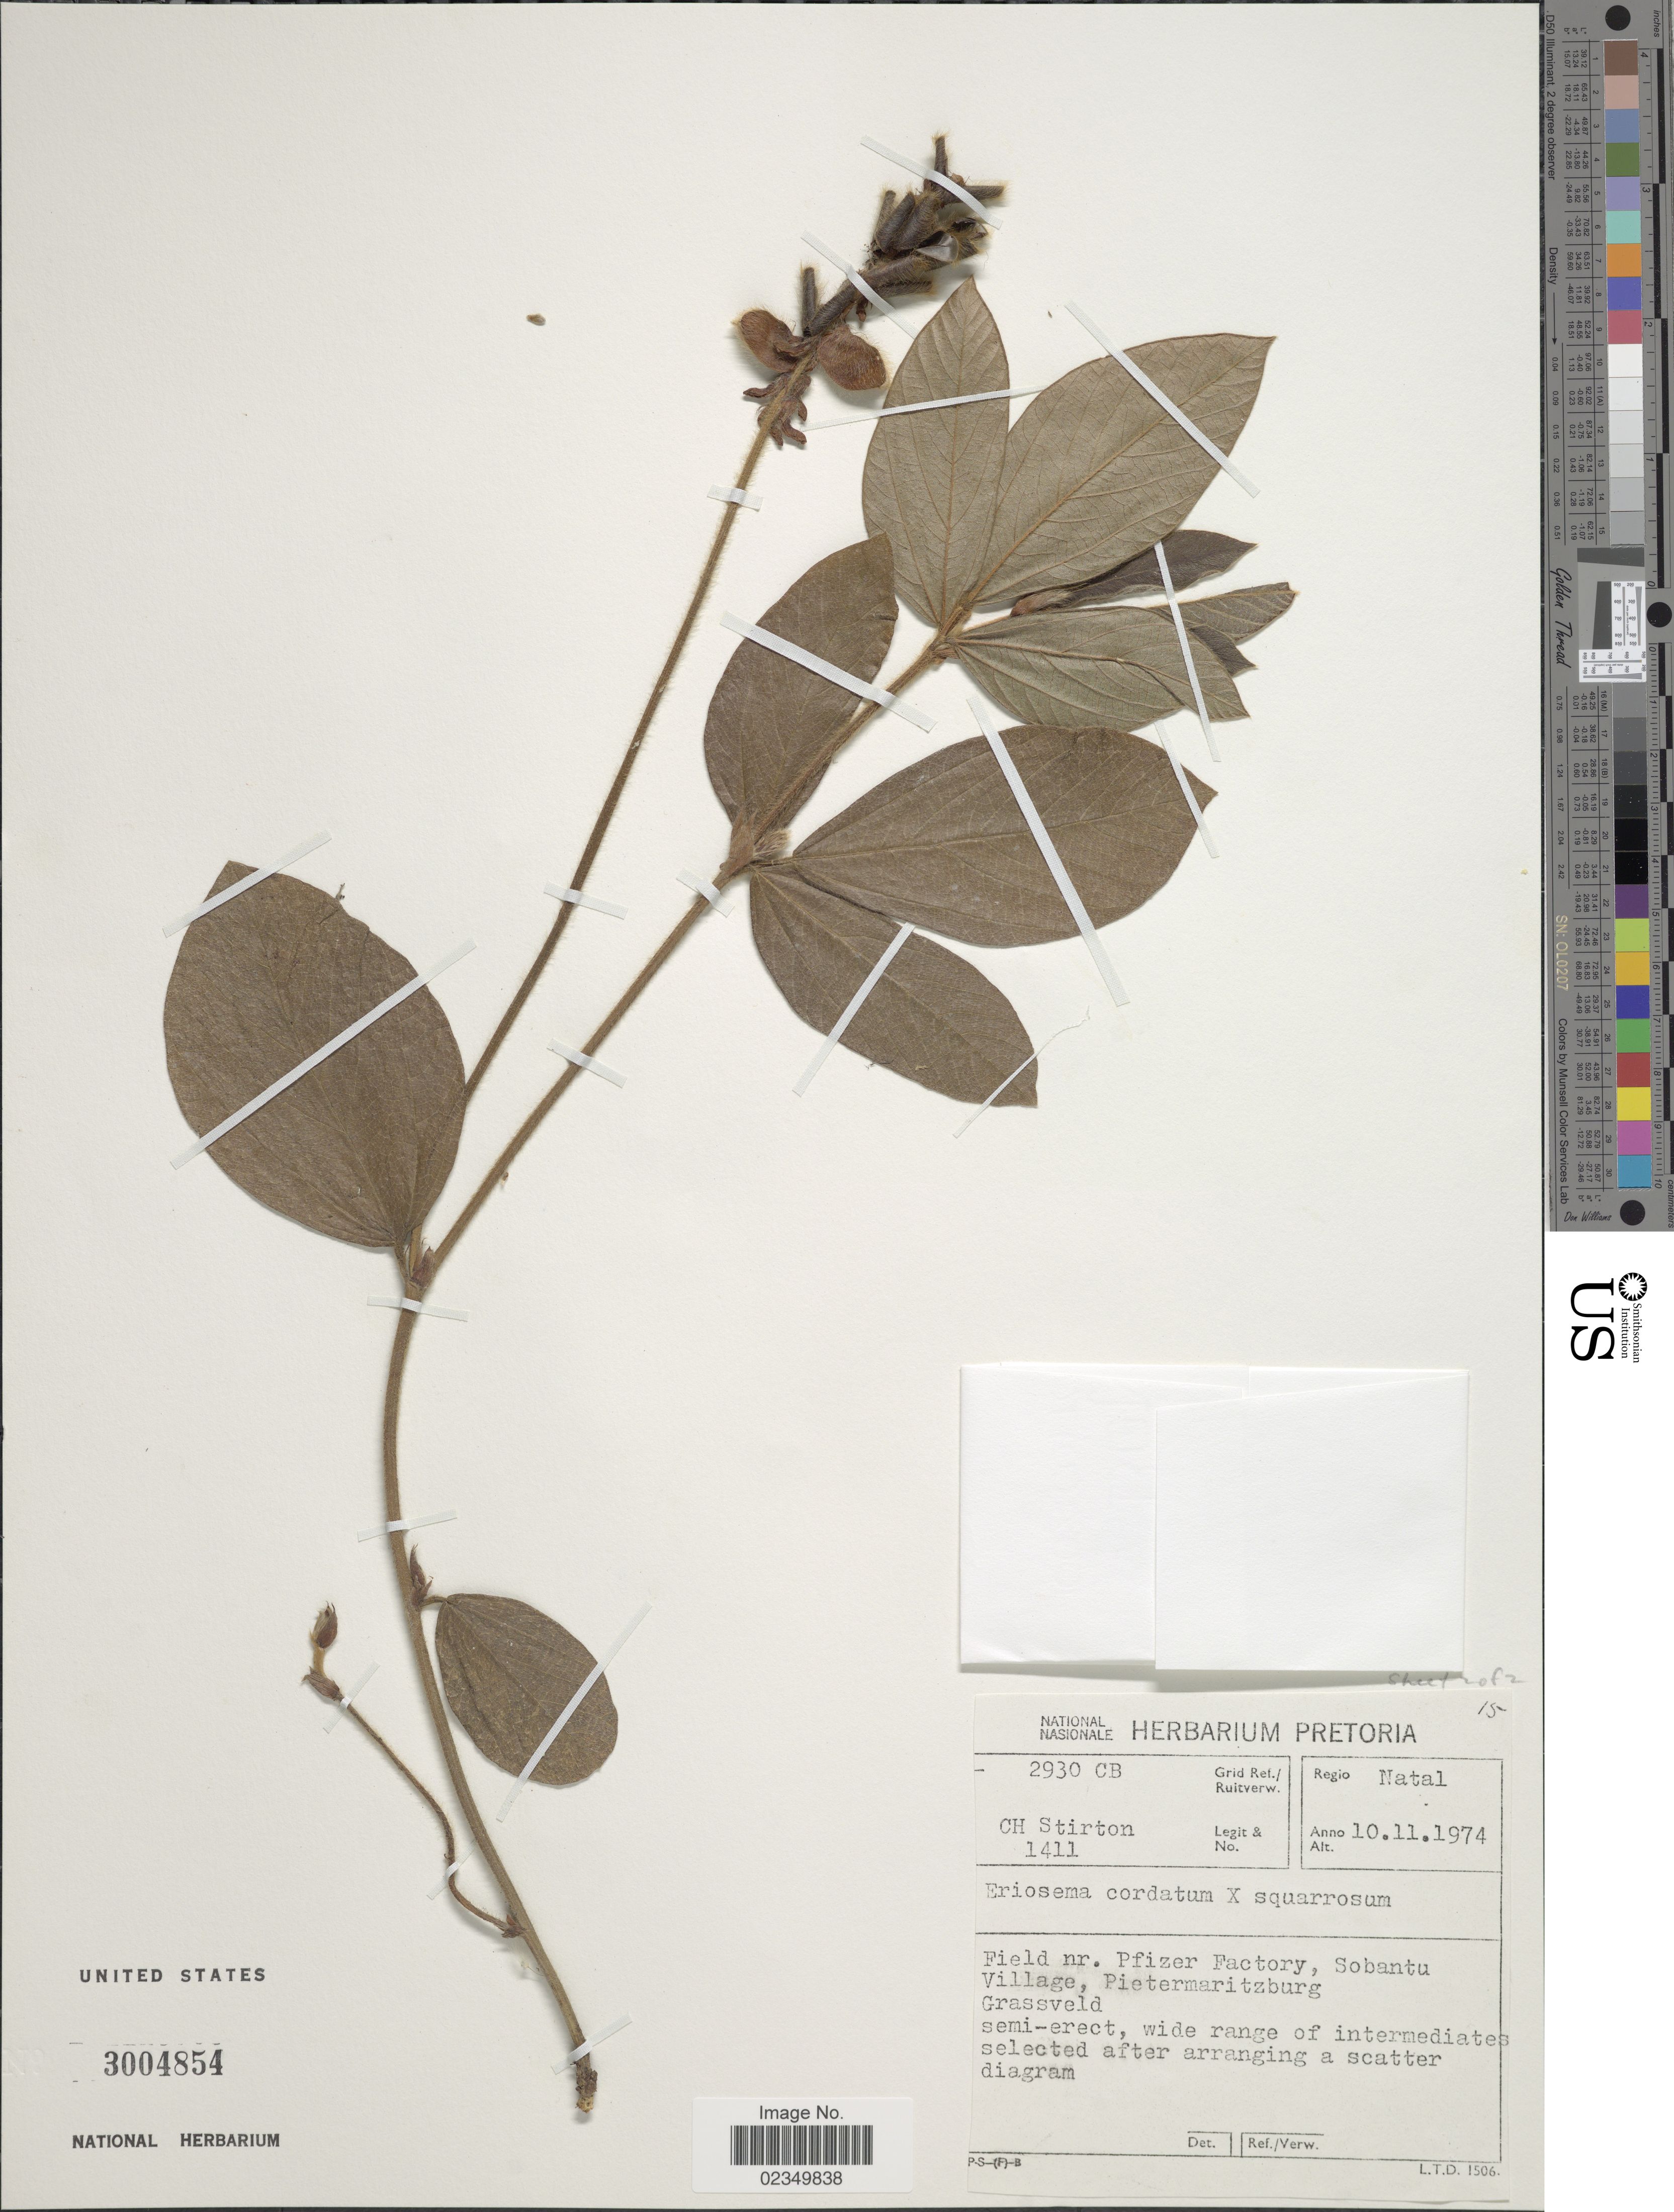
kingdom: Plantae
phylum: Tracheophyta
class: Magnoliopsida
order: Fabales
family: Fabaceae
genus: Eriosema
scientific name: Eriosema cordatum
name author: E. Mey.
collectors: C. H. Stirton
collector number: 1411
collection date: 1974-11-10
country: South Africa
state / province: KwaZulu-Natal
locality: Natal, Field nr. Pfizer Factory, Sobantu Village, Pietermaritzburg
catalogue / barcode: US 3004854